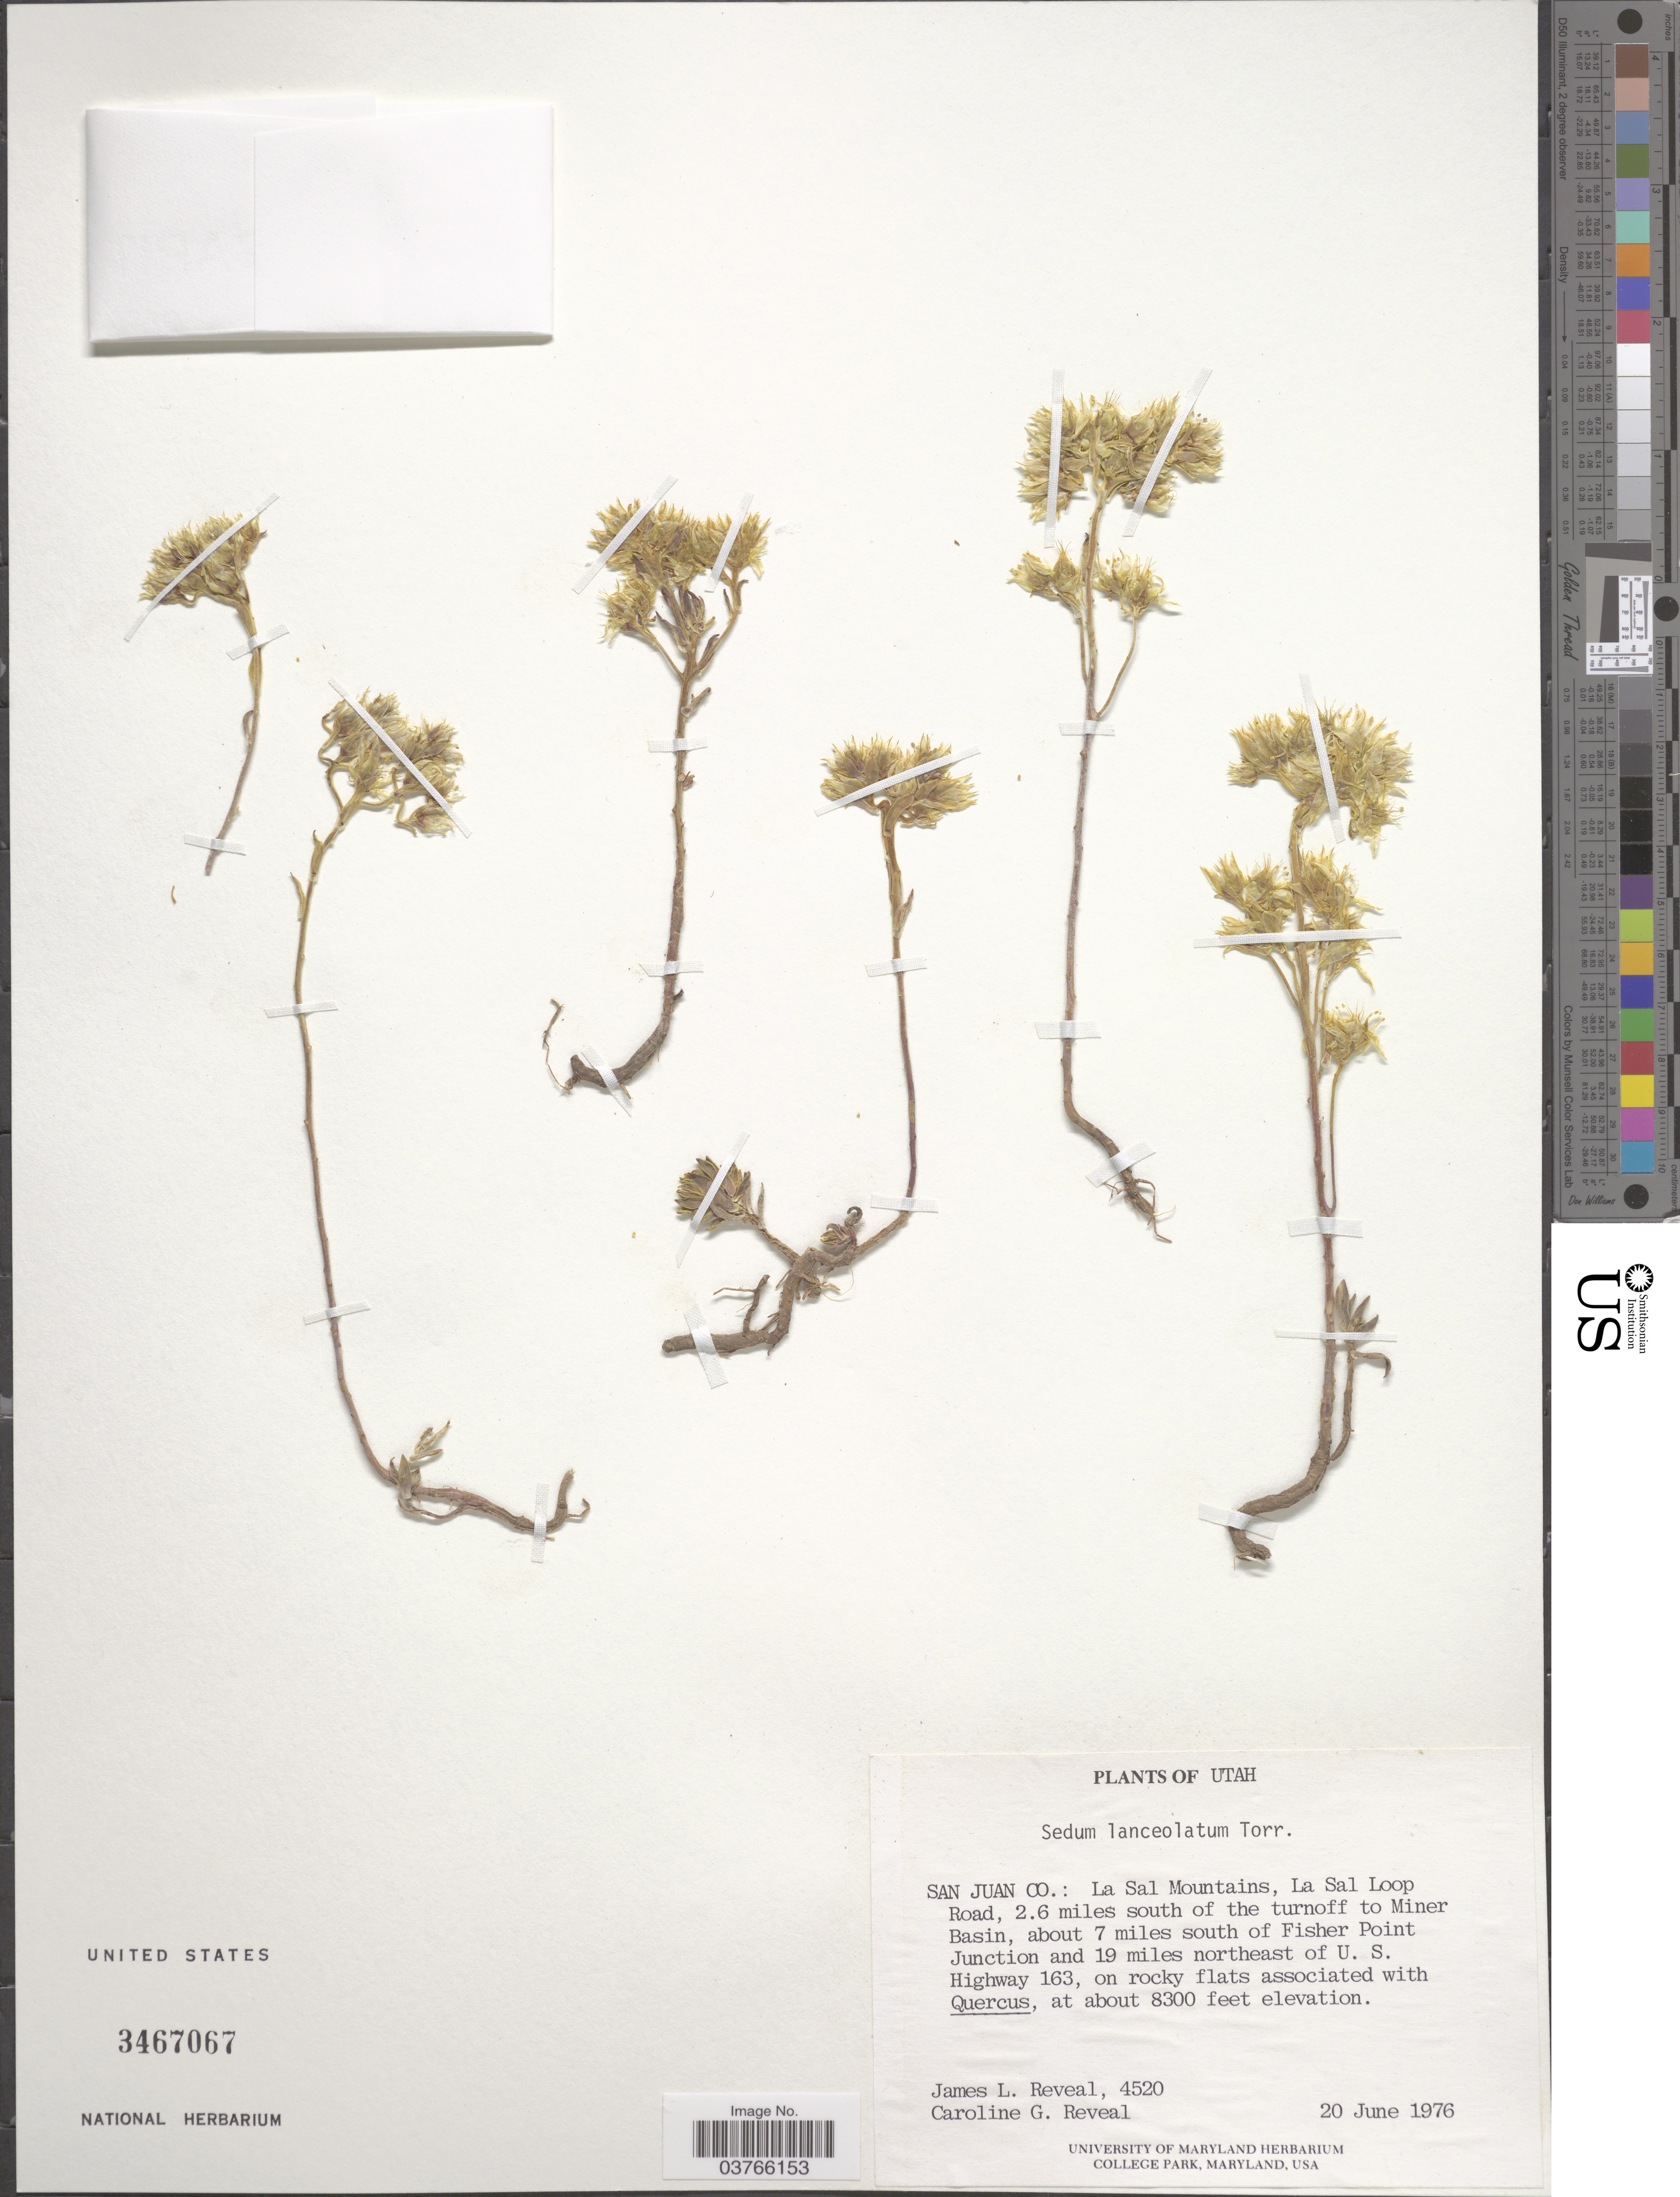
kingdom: Plantae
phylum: Tracheophyta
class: Magnoliopsida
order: Saxifragales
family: Crassulaceae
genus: Sedum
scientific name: Sedum lanceolatum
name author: Torr.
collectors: J. L. Reveal & C. G. Reveal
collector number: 4520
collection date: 1976-06-20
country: United States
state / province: Utah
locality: San Juan Co.: La Sal Mountains, La Sal Loop Road, 2.6 miles south of the turnoff to Miner Basin, about 7 miles south of Fisher Point Junction and 19 miles northeast of U.S. Highway 163.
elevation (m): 2530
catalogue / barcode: US 3467067